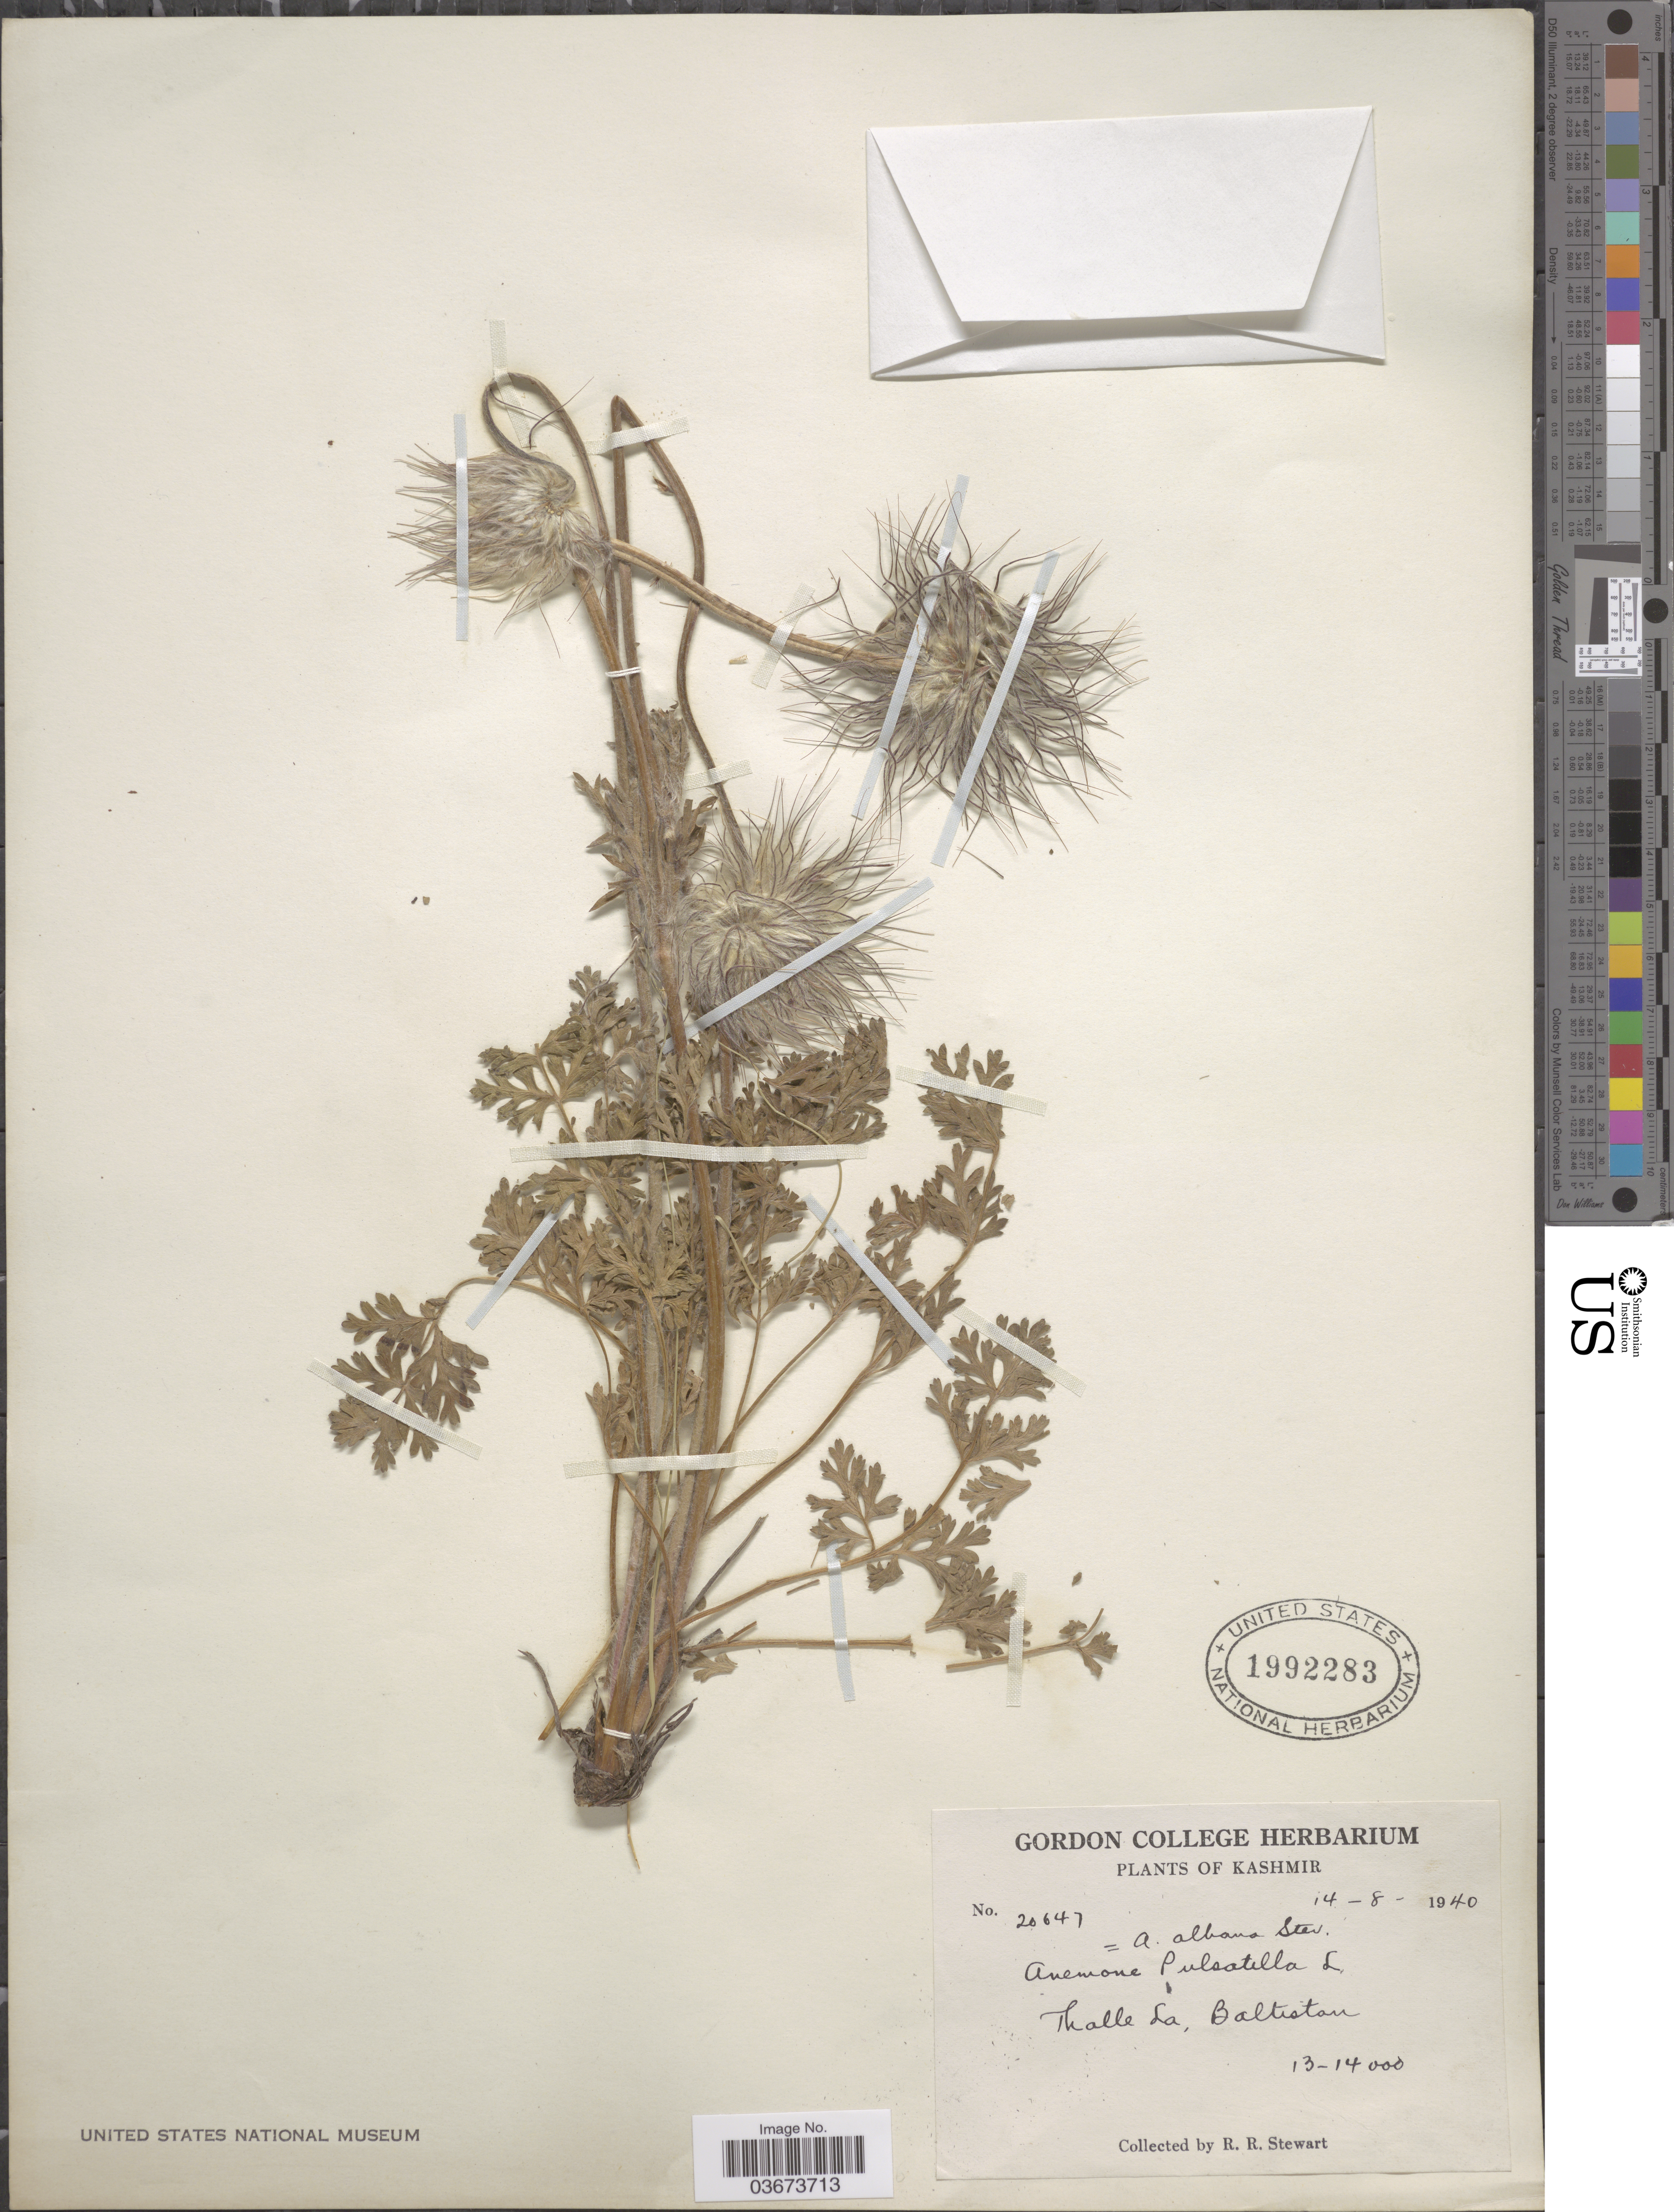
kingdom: Plantae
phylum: Tracheophyta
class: Magnoliopsida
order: Ranunculales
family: Ranunculaceae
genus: Anemone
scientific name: Anemone albana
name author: Stev.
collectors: R. Stewart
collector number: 20647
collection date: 1940-08-14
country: India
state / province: Jammu and Kashmir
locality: Kashmir. Thalle La, Baltistan.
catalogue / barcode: US 1992283